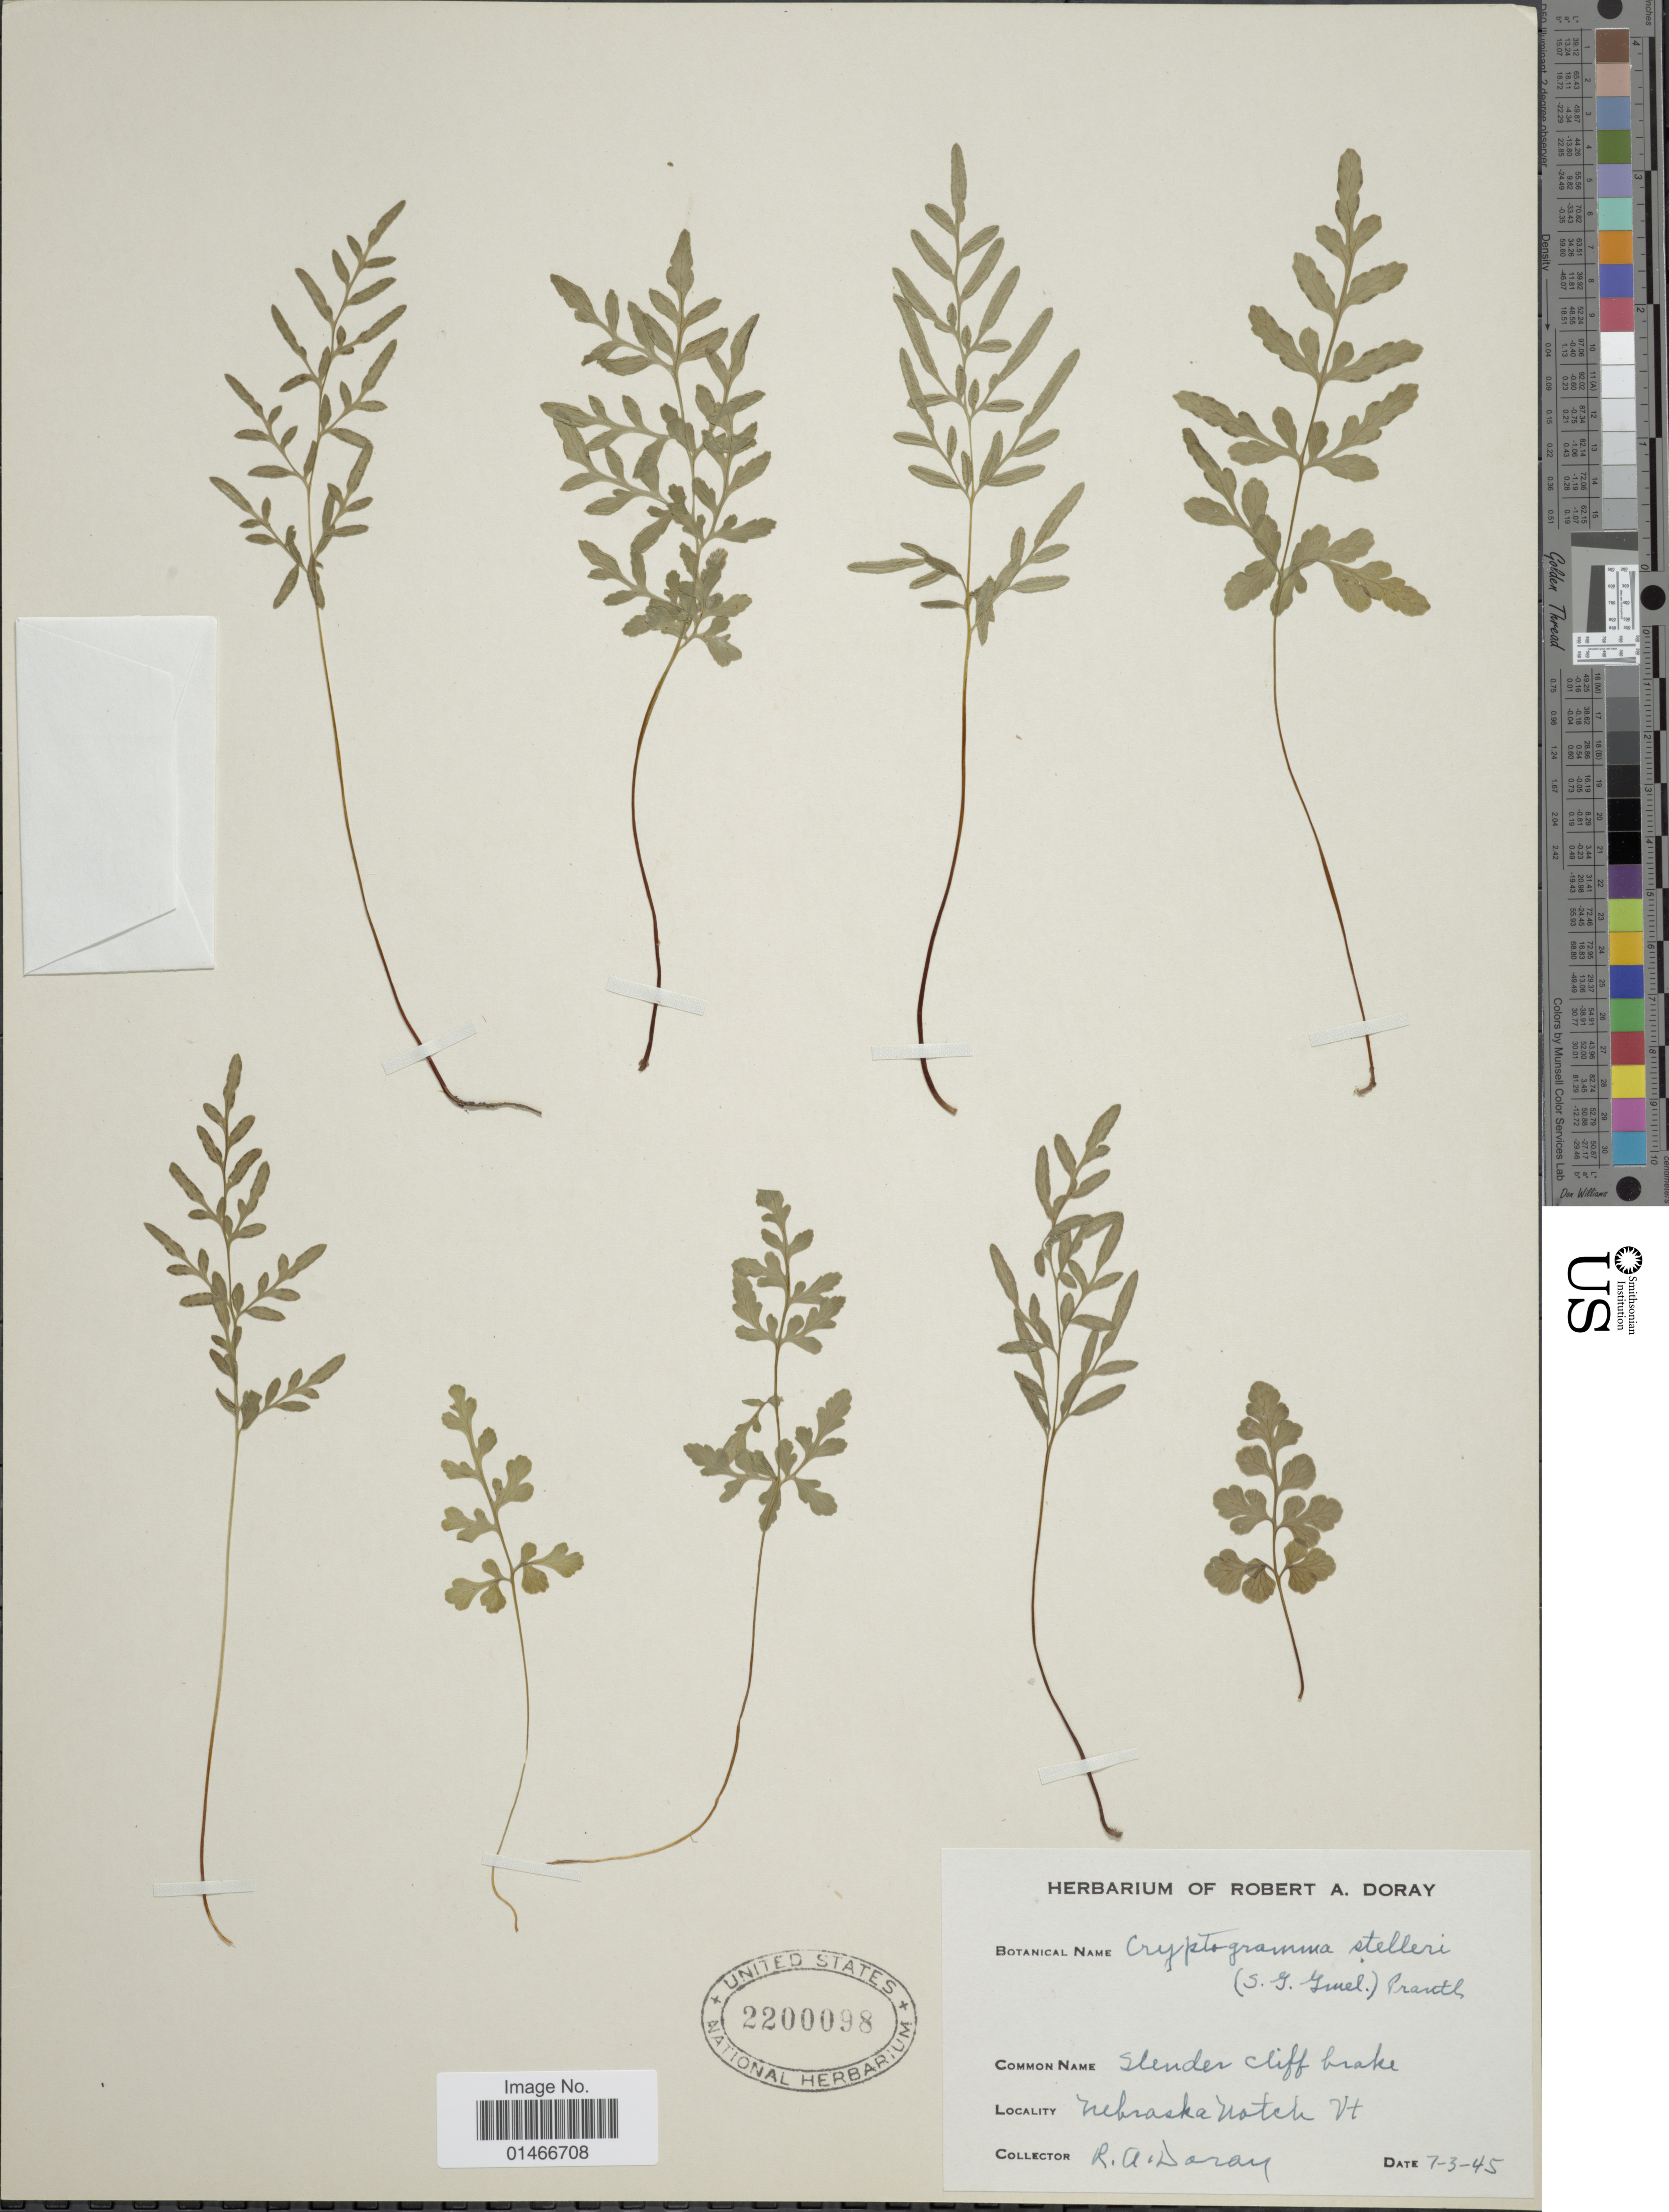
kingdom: Plantae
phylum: Tracheophyta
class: Polypodiopsida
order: Polypodiales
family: Pteridaceae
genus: Cryptogramma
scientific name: Cryptogramma stelleri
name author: (S.G. Gmel.) Prantl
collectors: R. Doray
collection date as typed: Transcribed d/m/y: 3/7/45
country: United States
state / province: Nebraska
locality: Notch Vt.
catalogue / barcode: US 2200098